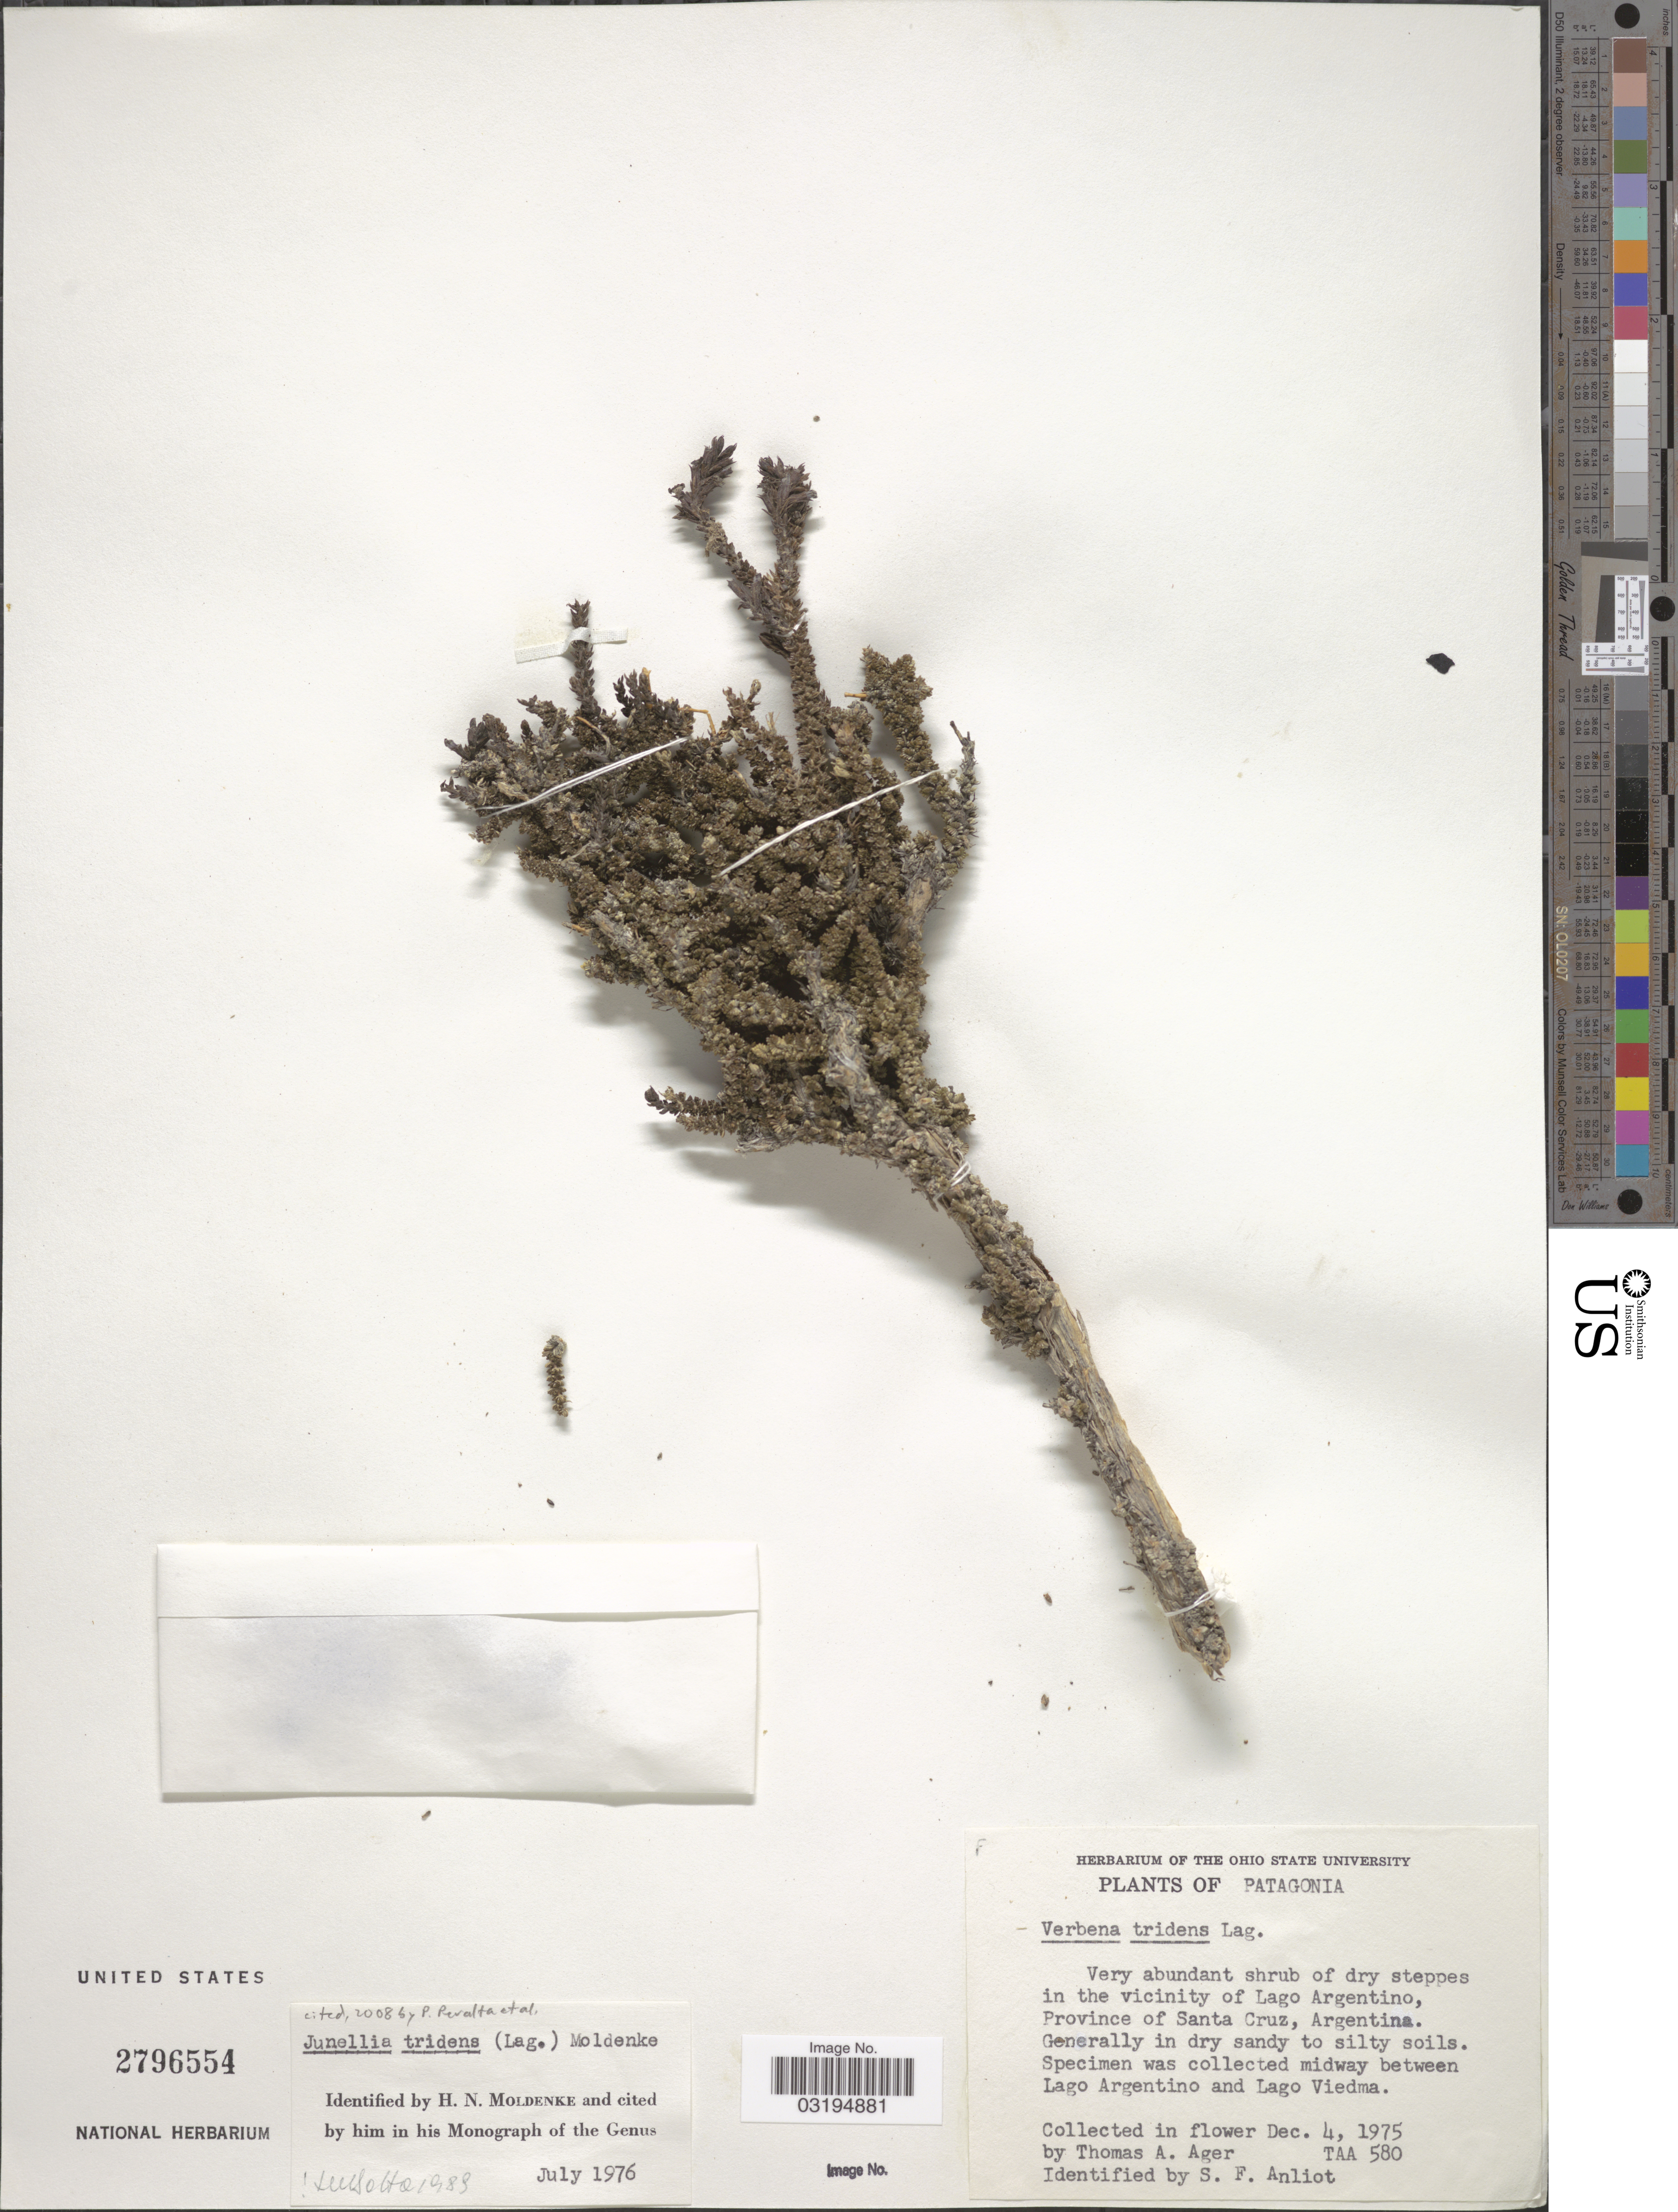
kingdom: Plantae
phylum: Tracheophyta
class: Magnoliopsida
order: Lamiales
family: Verbenaceae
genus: Junellia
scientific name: Junellia tridens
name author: (Lag.) Moldenke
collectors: T. A. Ager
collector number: TAA580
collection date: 1975-12-04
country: Argentina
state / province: Santa Cruz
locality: Patagonia, Very abundant shrub of dry steppes in the vicinity of Lago Argentino, Province of Santa Cruz, Argentina. Specimen was collected midway between Lago Argentino and Lago Viedma [unsure placement]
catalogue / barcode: US 2796554